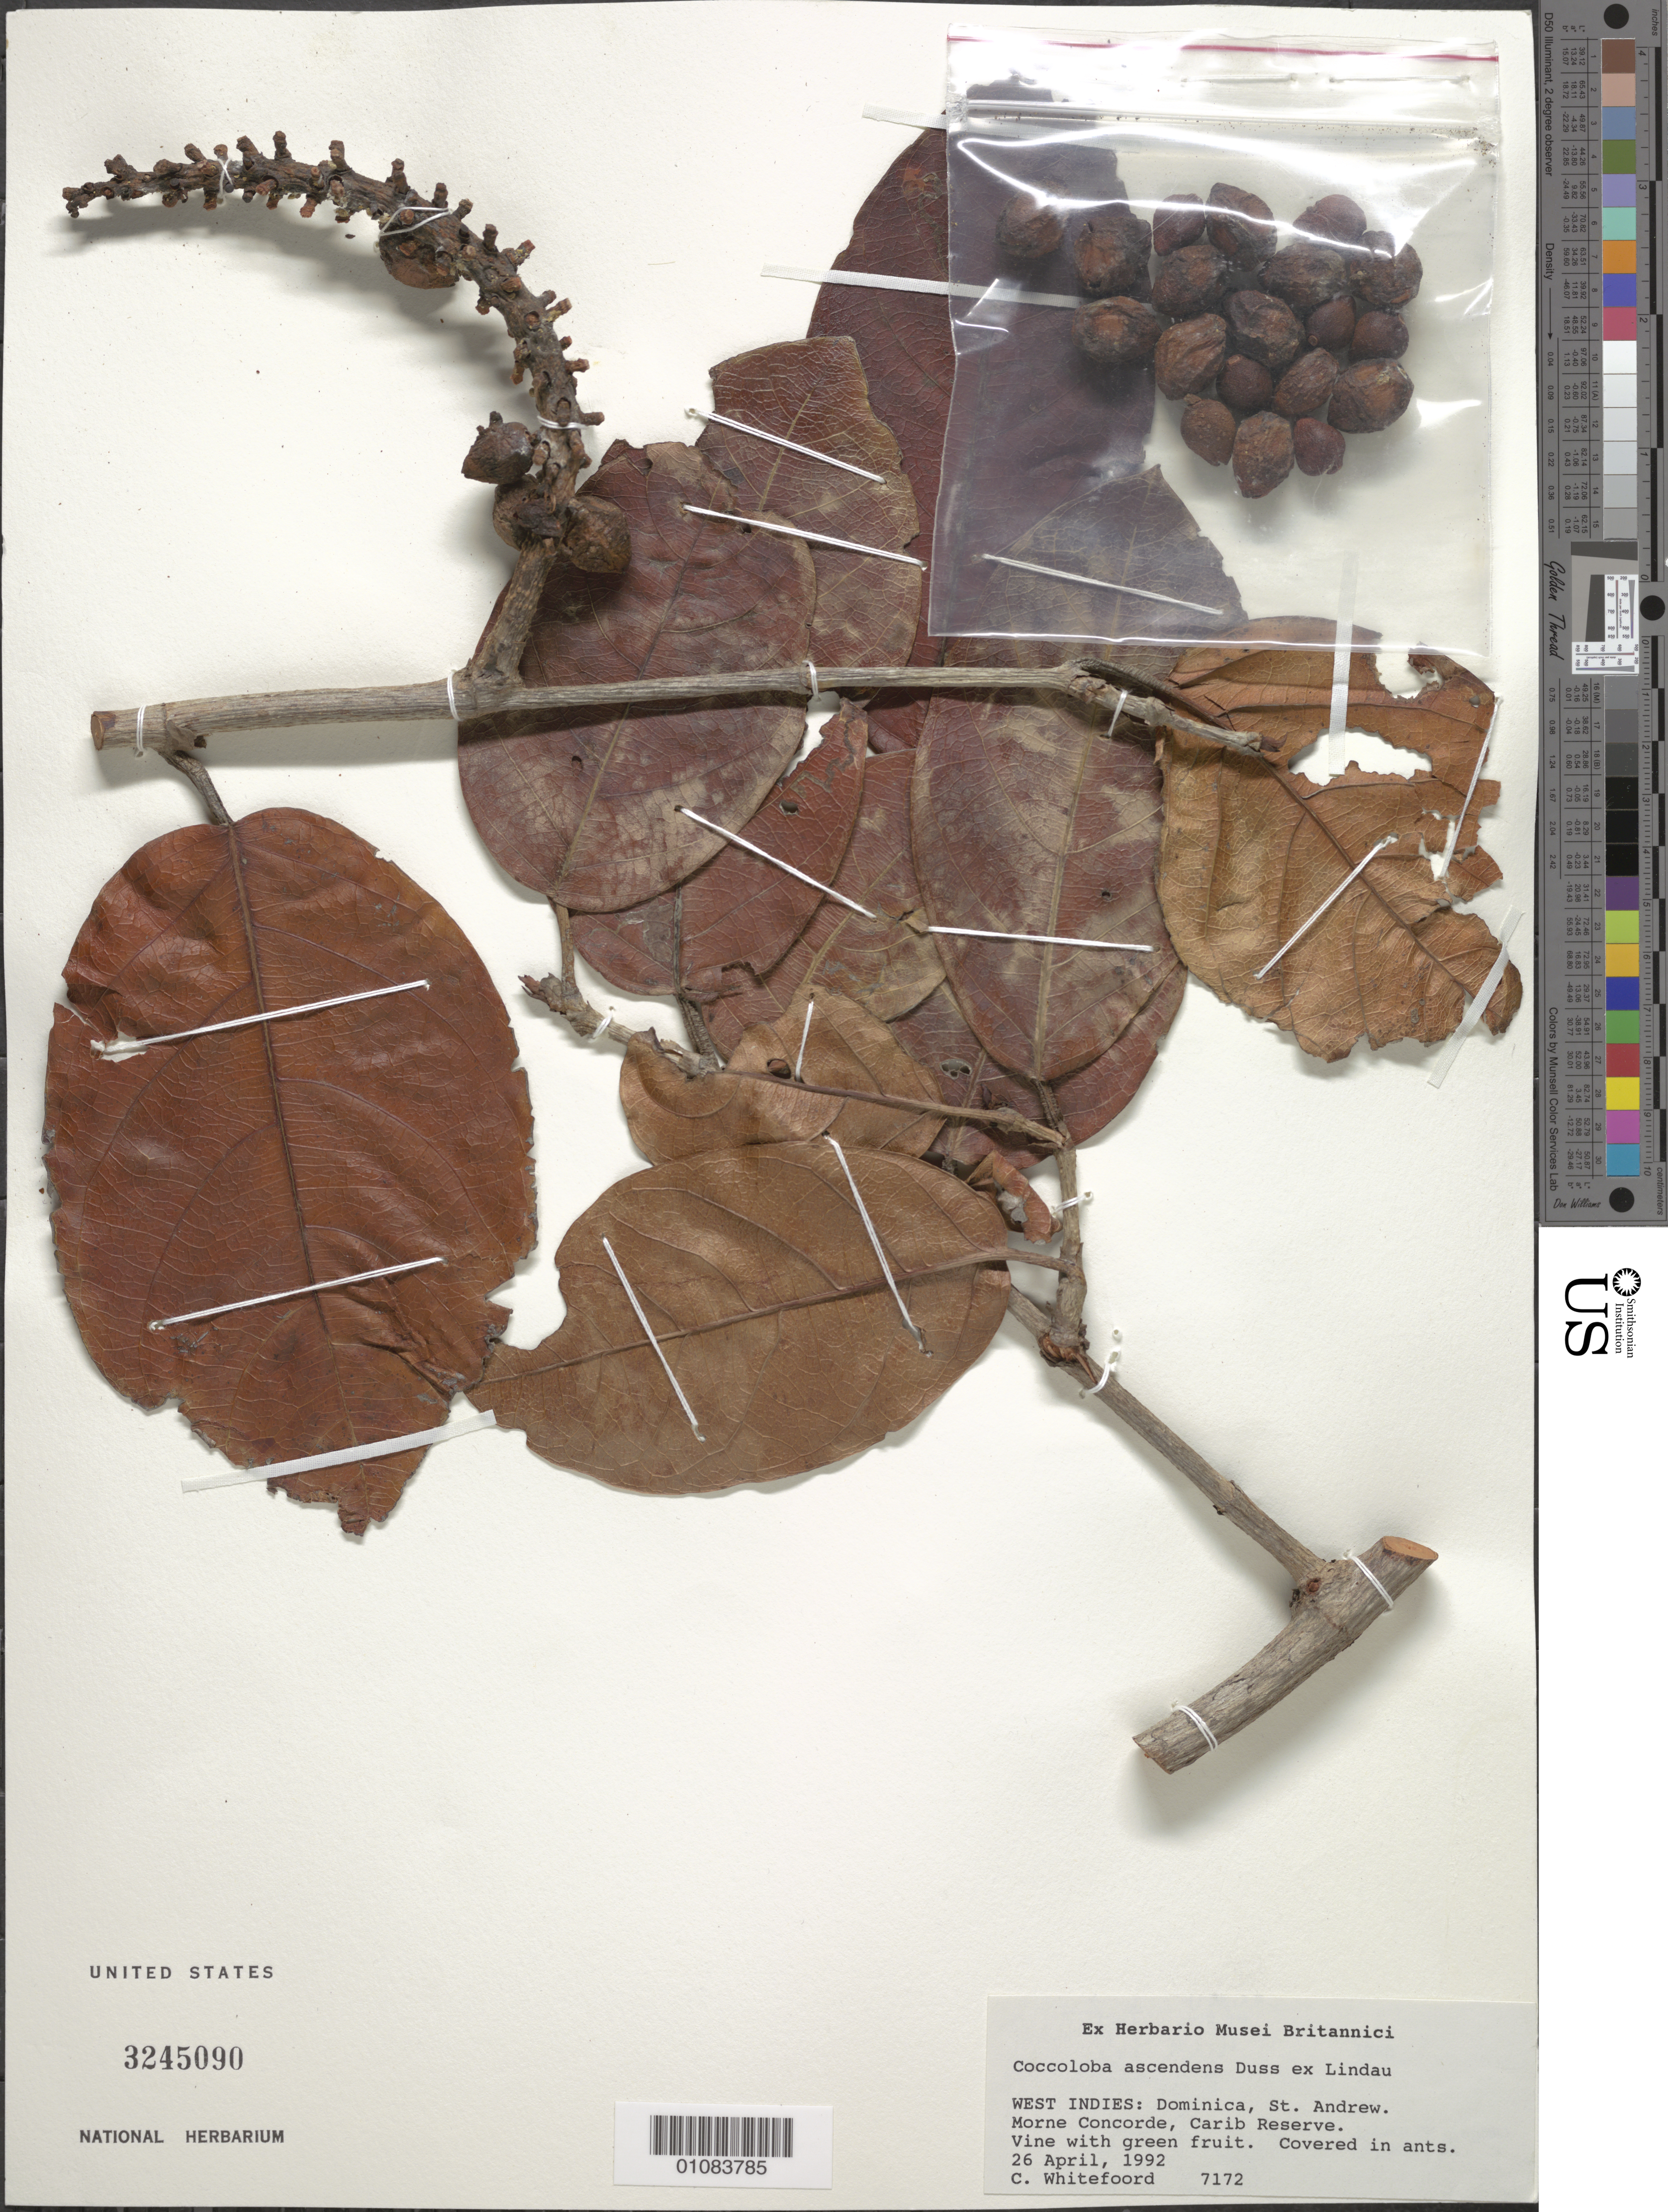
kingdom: Plantae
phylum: Tracheophyta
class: Magnoliopsida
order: Caryophyllales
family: Polygonaceae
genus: Coccoloba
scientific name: Coccoloba ascendens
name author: Duss ex Lindau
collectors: C. Whitefoord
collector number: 7172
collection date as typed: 26 Apr 1992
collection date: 1992-04-26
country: Dominica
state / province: St. Andrew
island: Dominica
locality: Morne Concorde, Carib Reserve.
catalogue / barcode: US 3245090